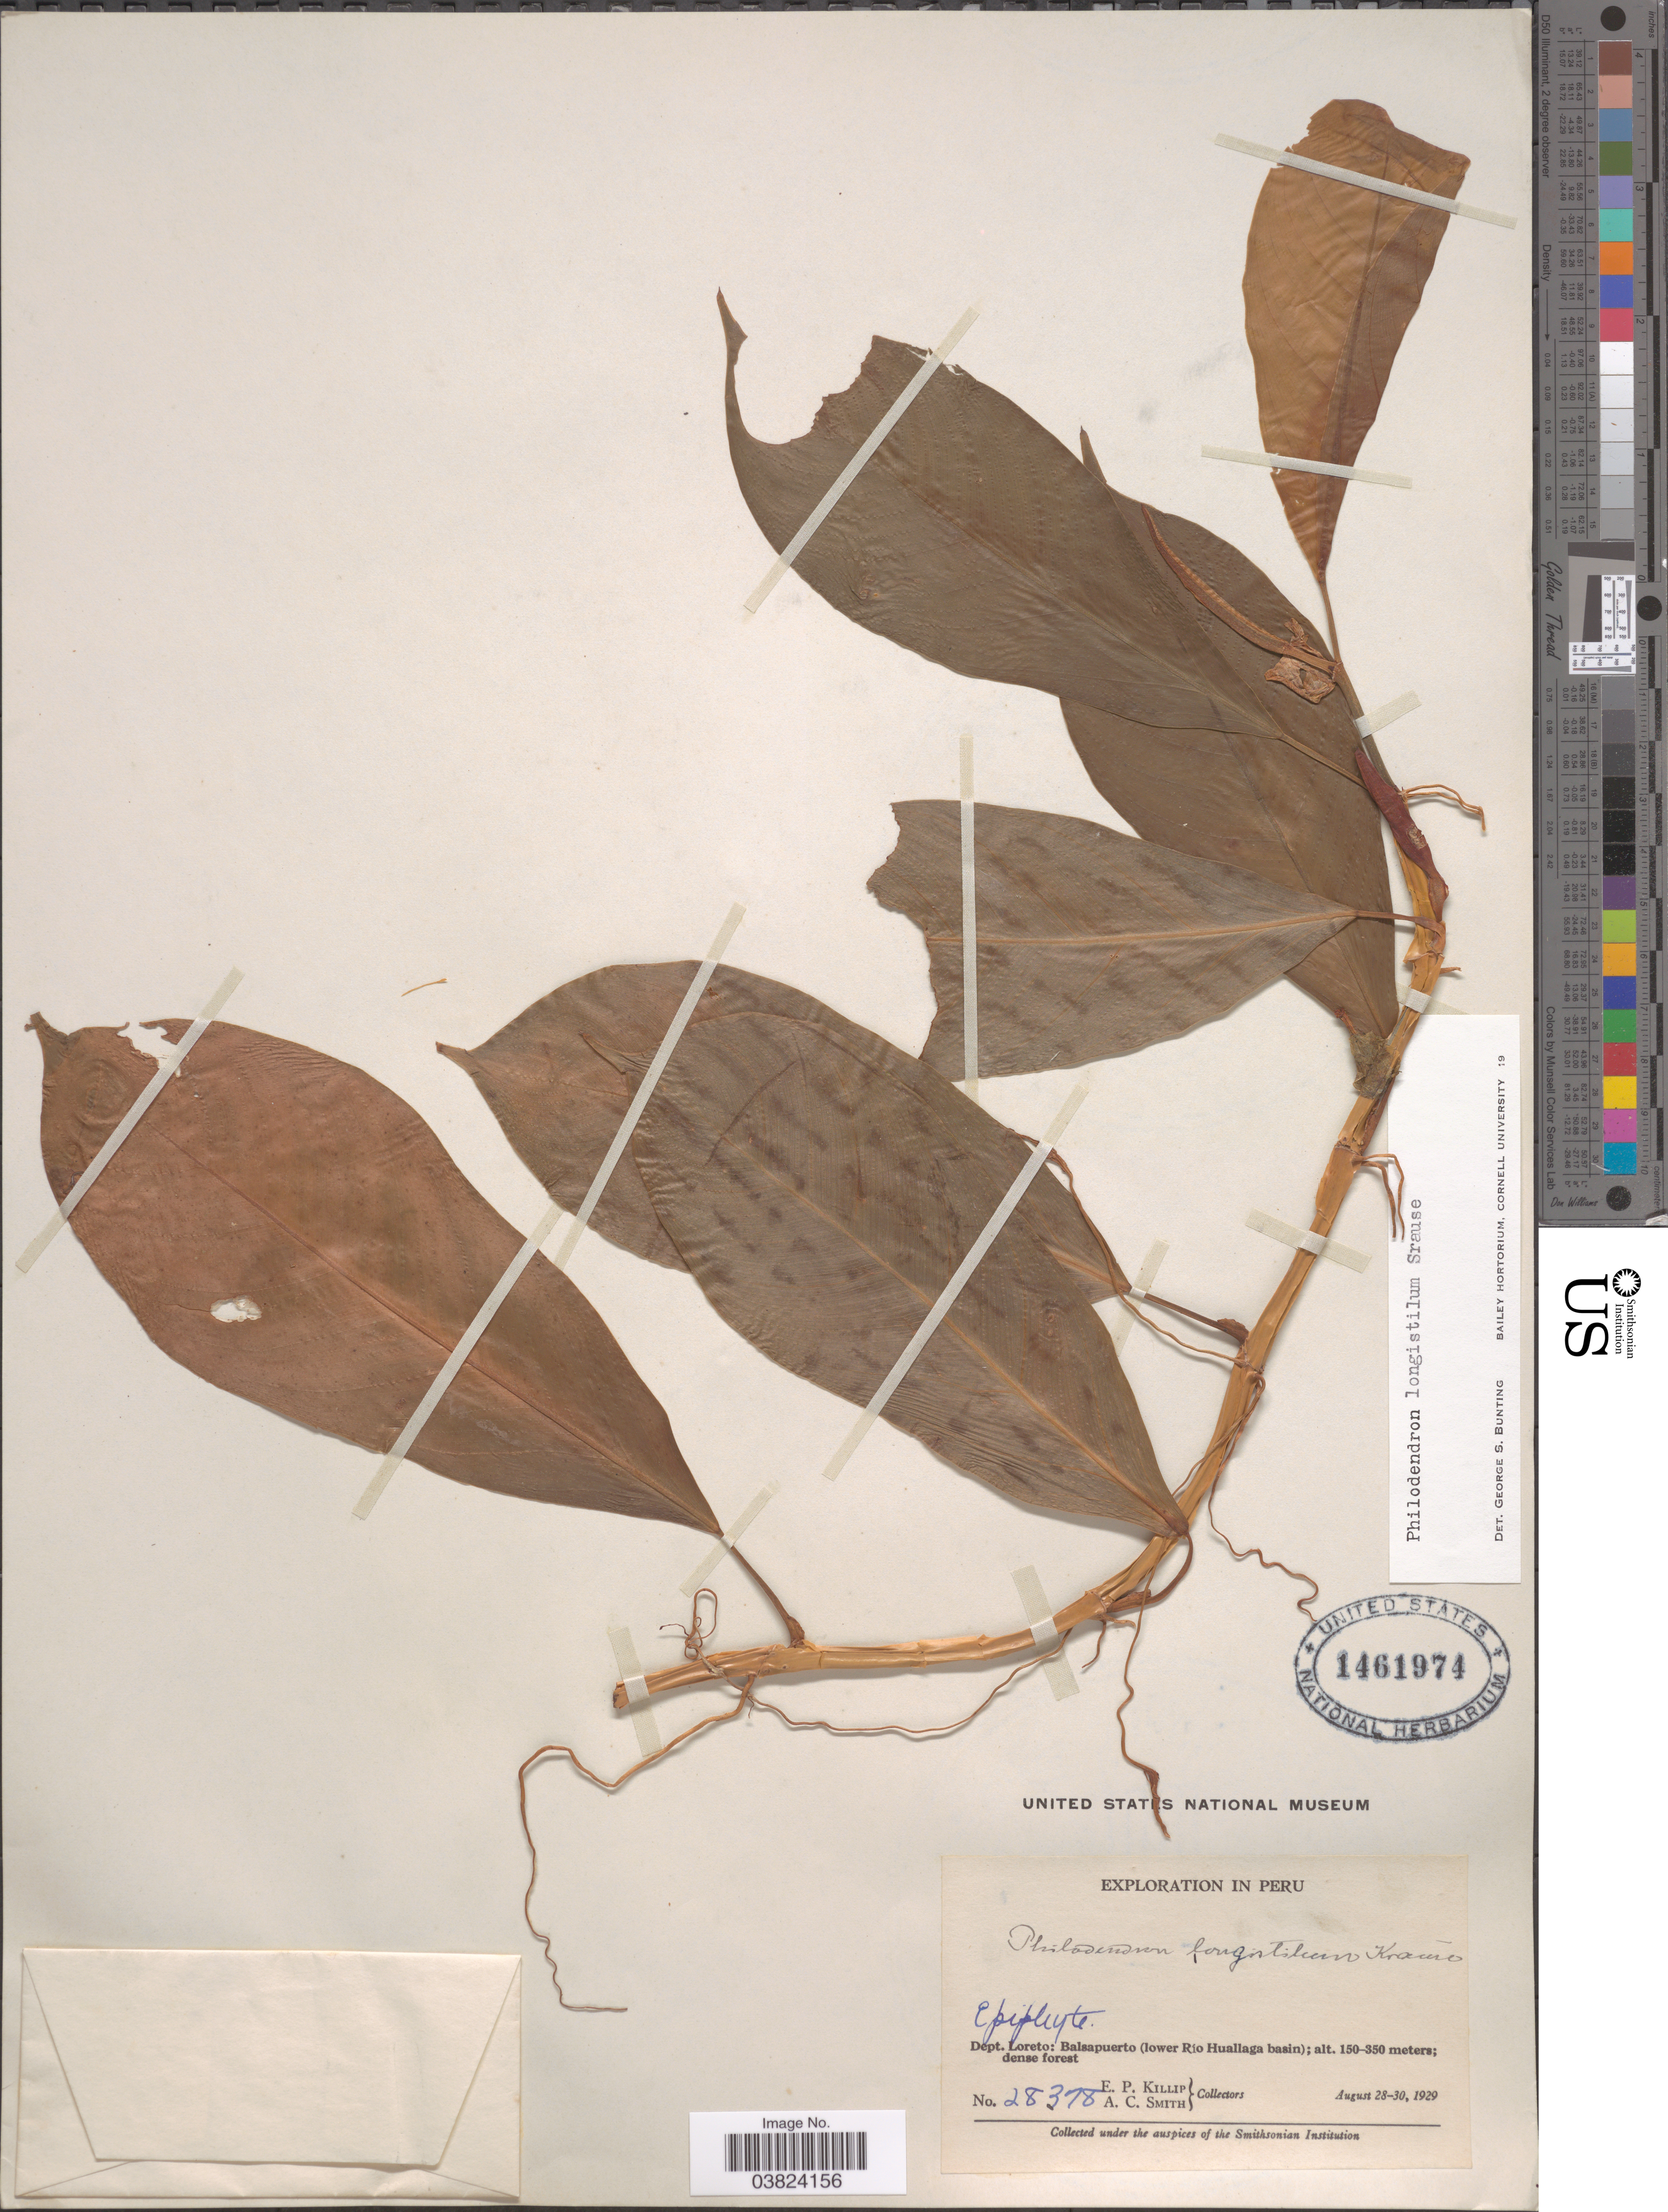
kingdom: Plantae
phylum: Tracheophyta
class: Liliopsida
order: Alismatales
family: Araceae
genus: Philodendron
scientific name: Philodendron longistilum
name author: K. Krause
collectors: E. P. Killip & A. C. Smith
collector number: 28378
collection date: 1929-08-28/1929-08-30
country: Peru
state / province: Loreto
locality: Dept. Loreto: Balsapuerto (lower Río Huallaga basin).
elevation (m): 150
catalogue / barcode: US 1461974